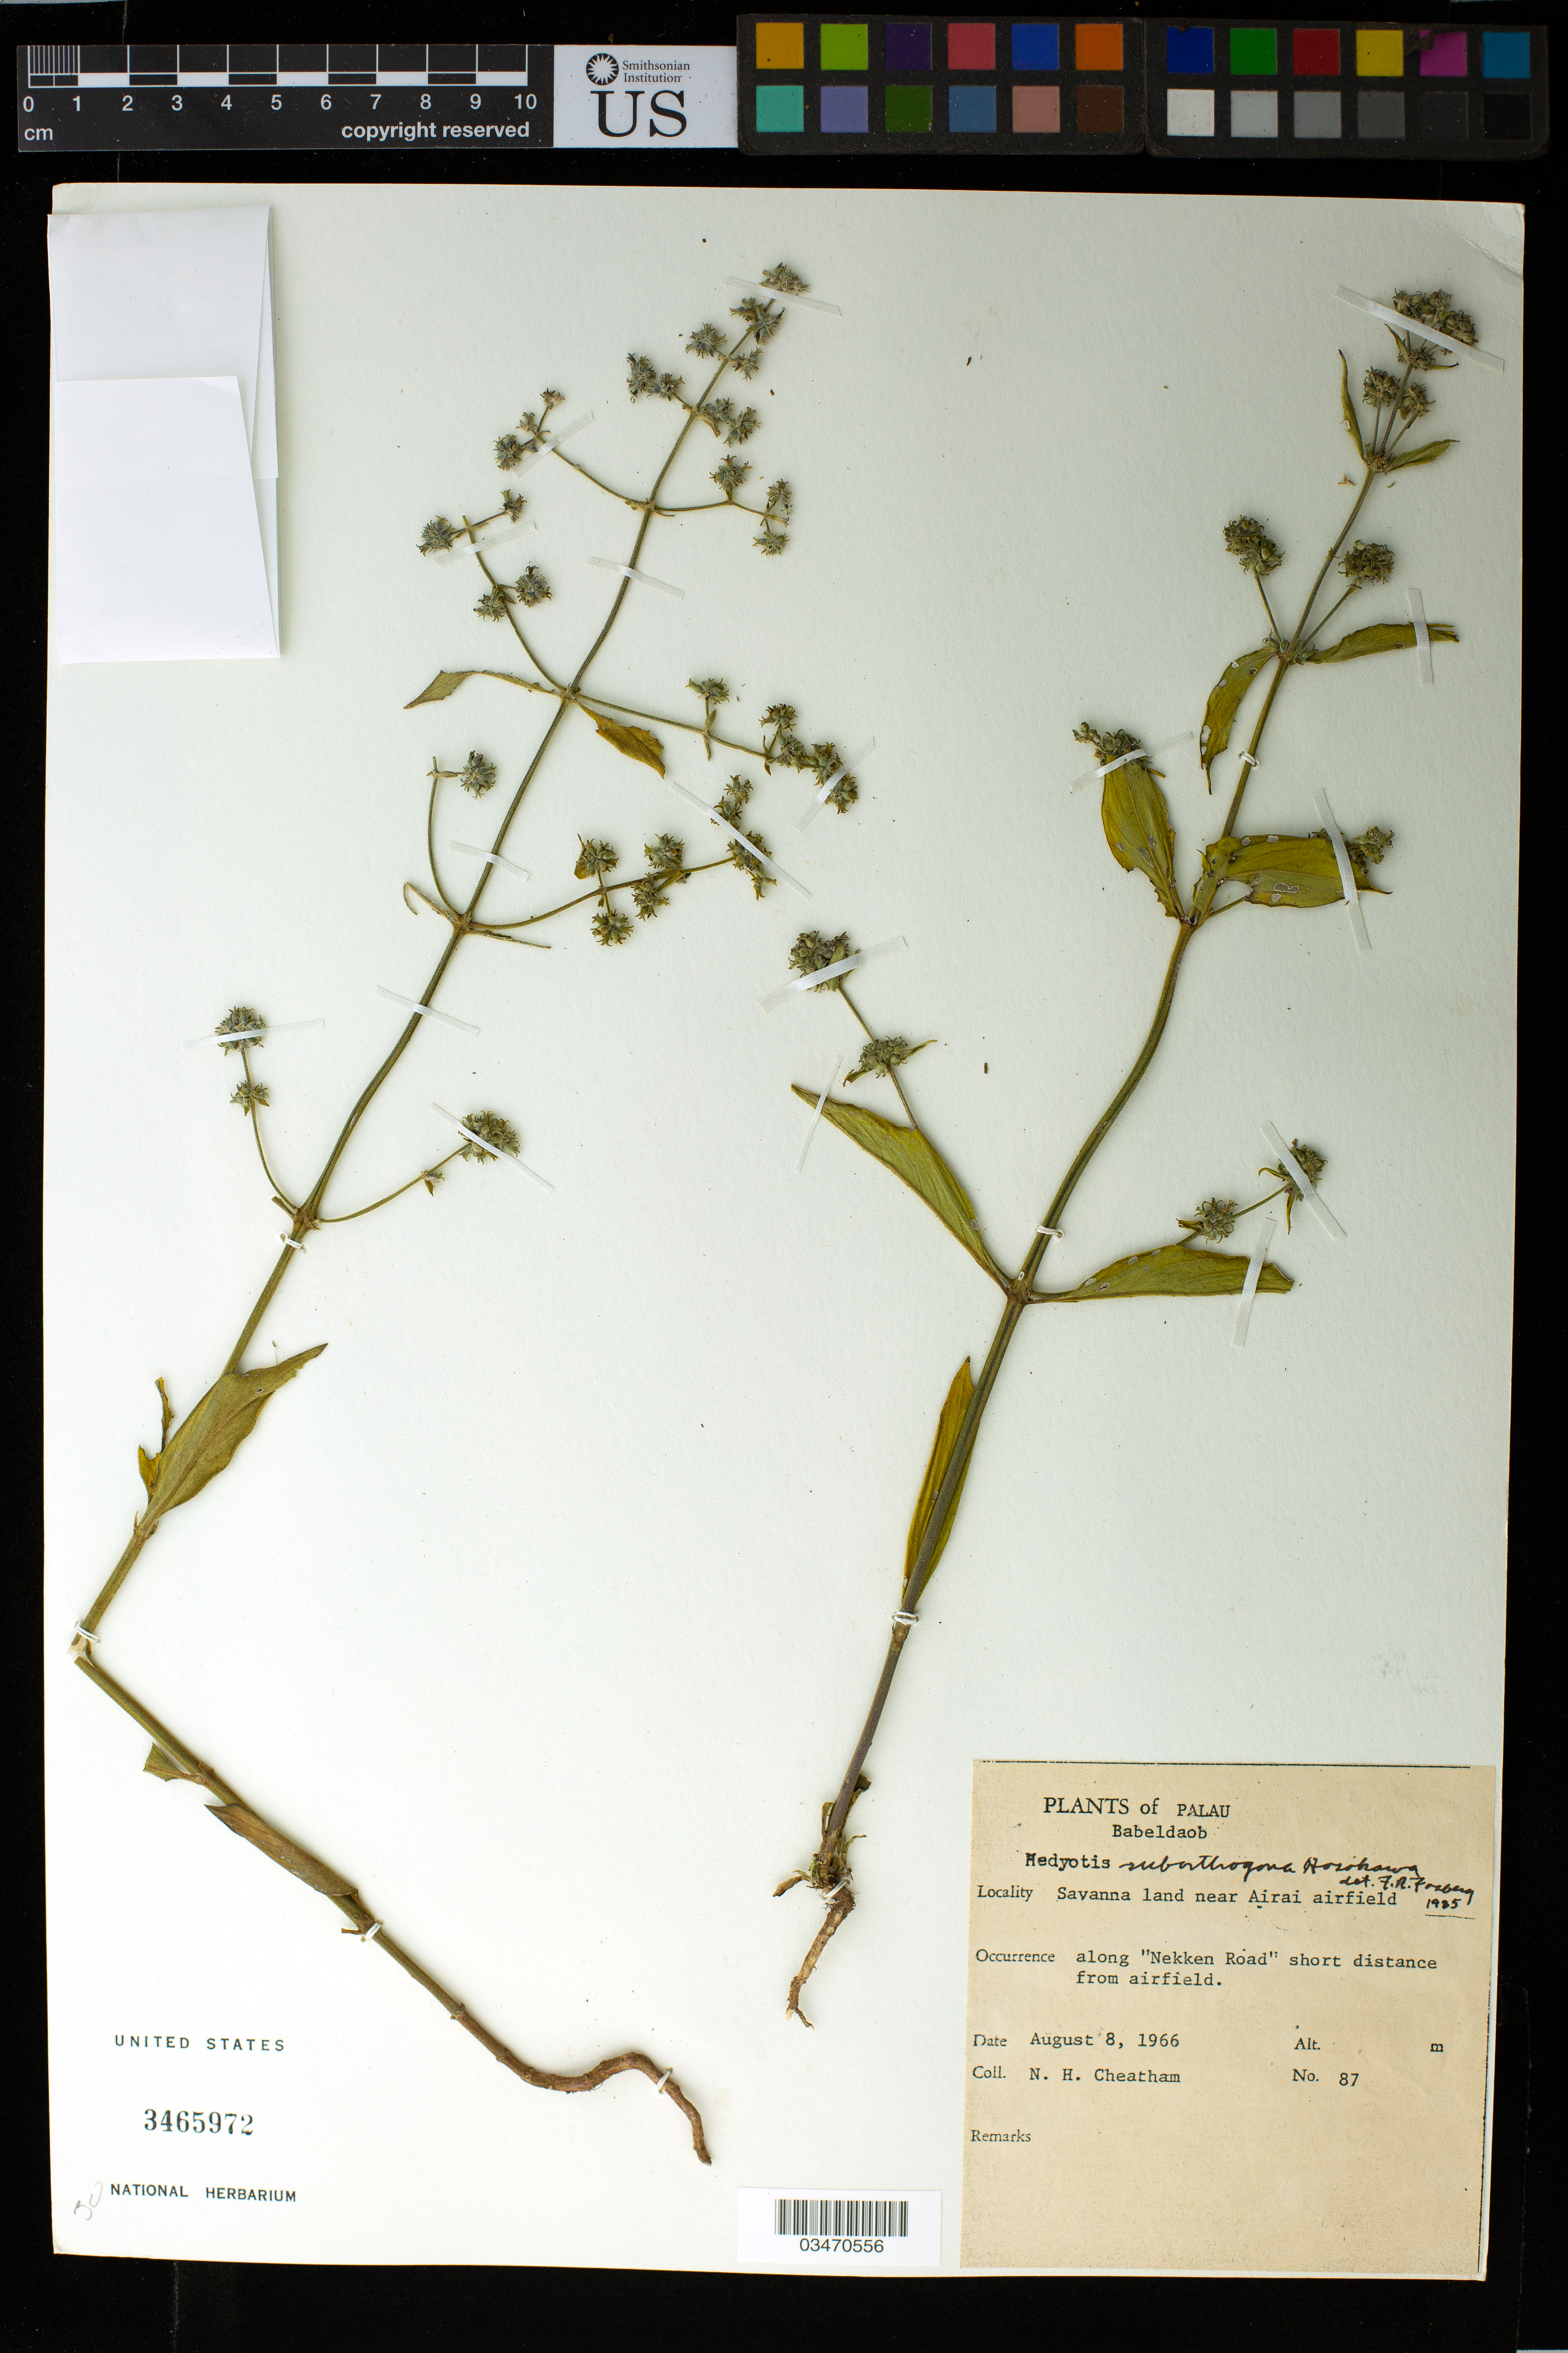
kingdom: Plantae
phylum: Tracheophyta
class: Magnoliopsida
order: Gentianales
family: Rubiaceae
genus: Hedyotis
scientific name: Hedyotis suborthogona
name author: Hosok.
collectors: N. H. Cheatham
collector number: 87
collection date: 1966-08-08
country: Palau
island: Babeldaob [Babelthuap]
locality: Babeldaob Island near Airai airfield.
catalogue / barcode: US 3465972